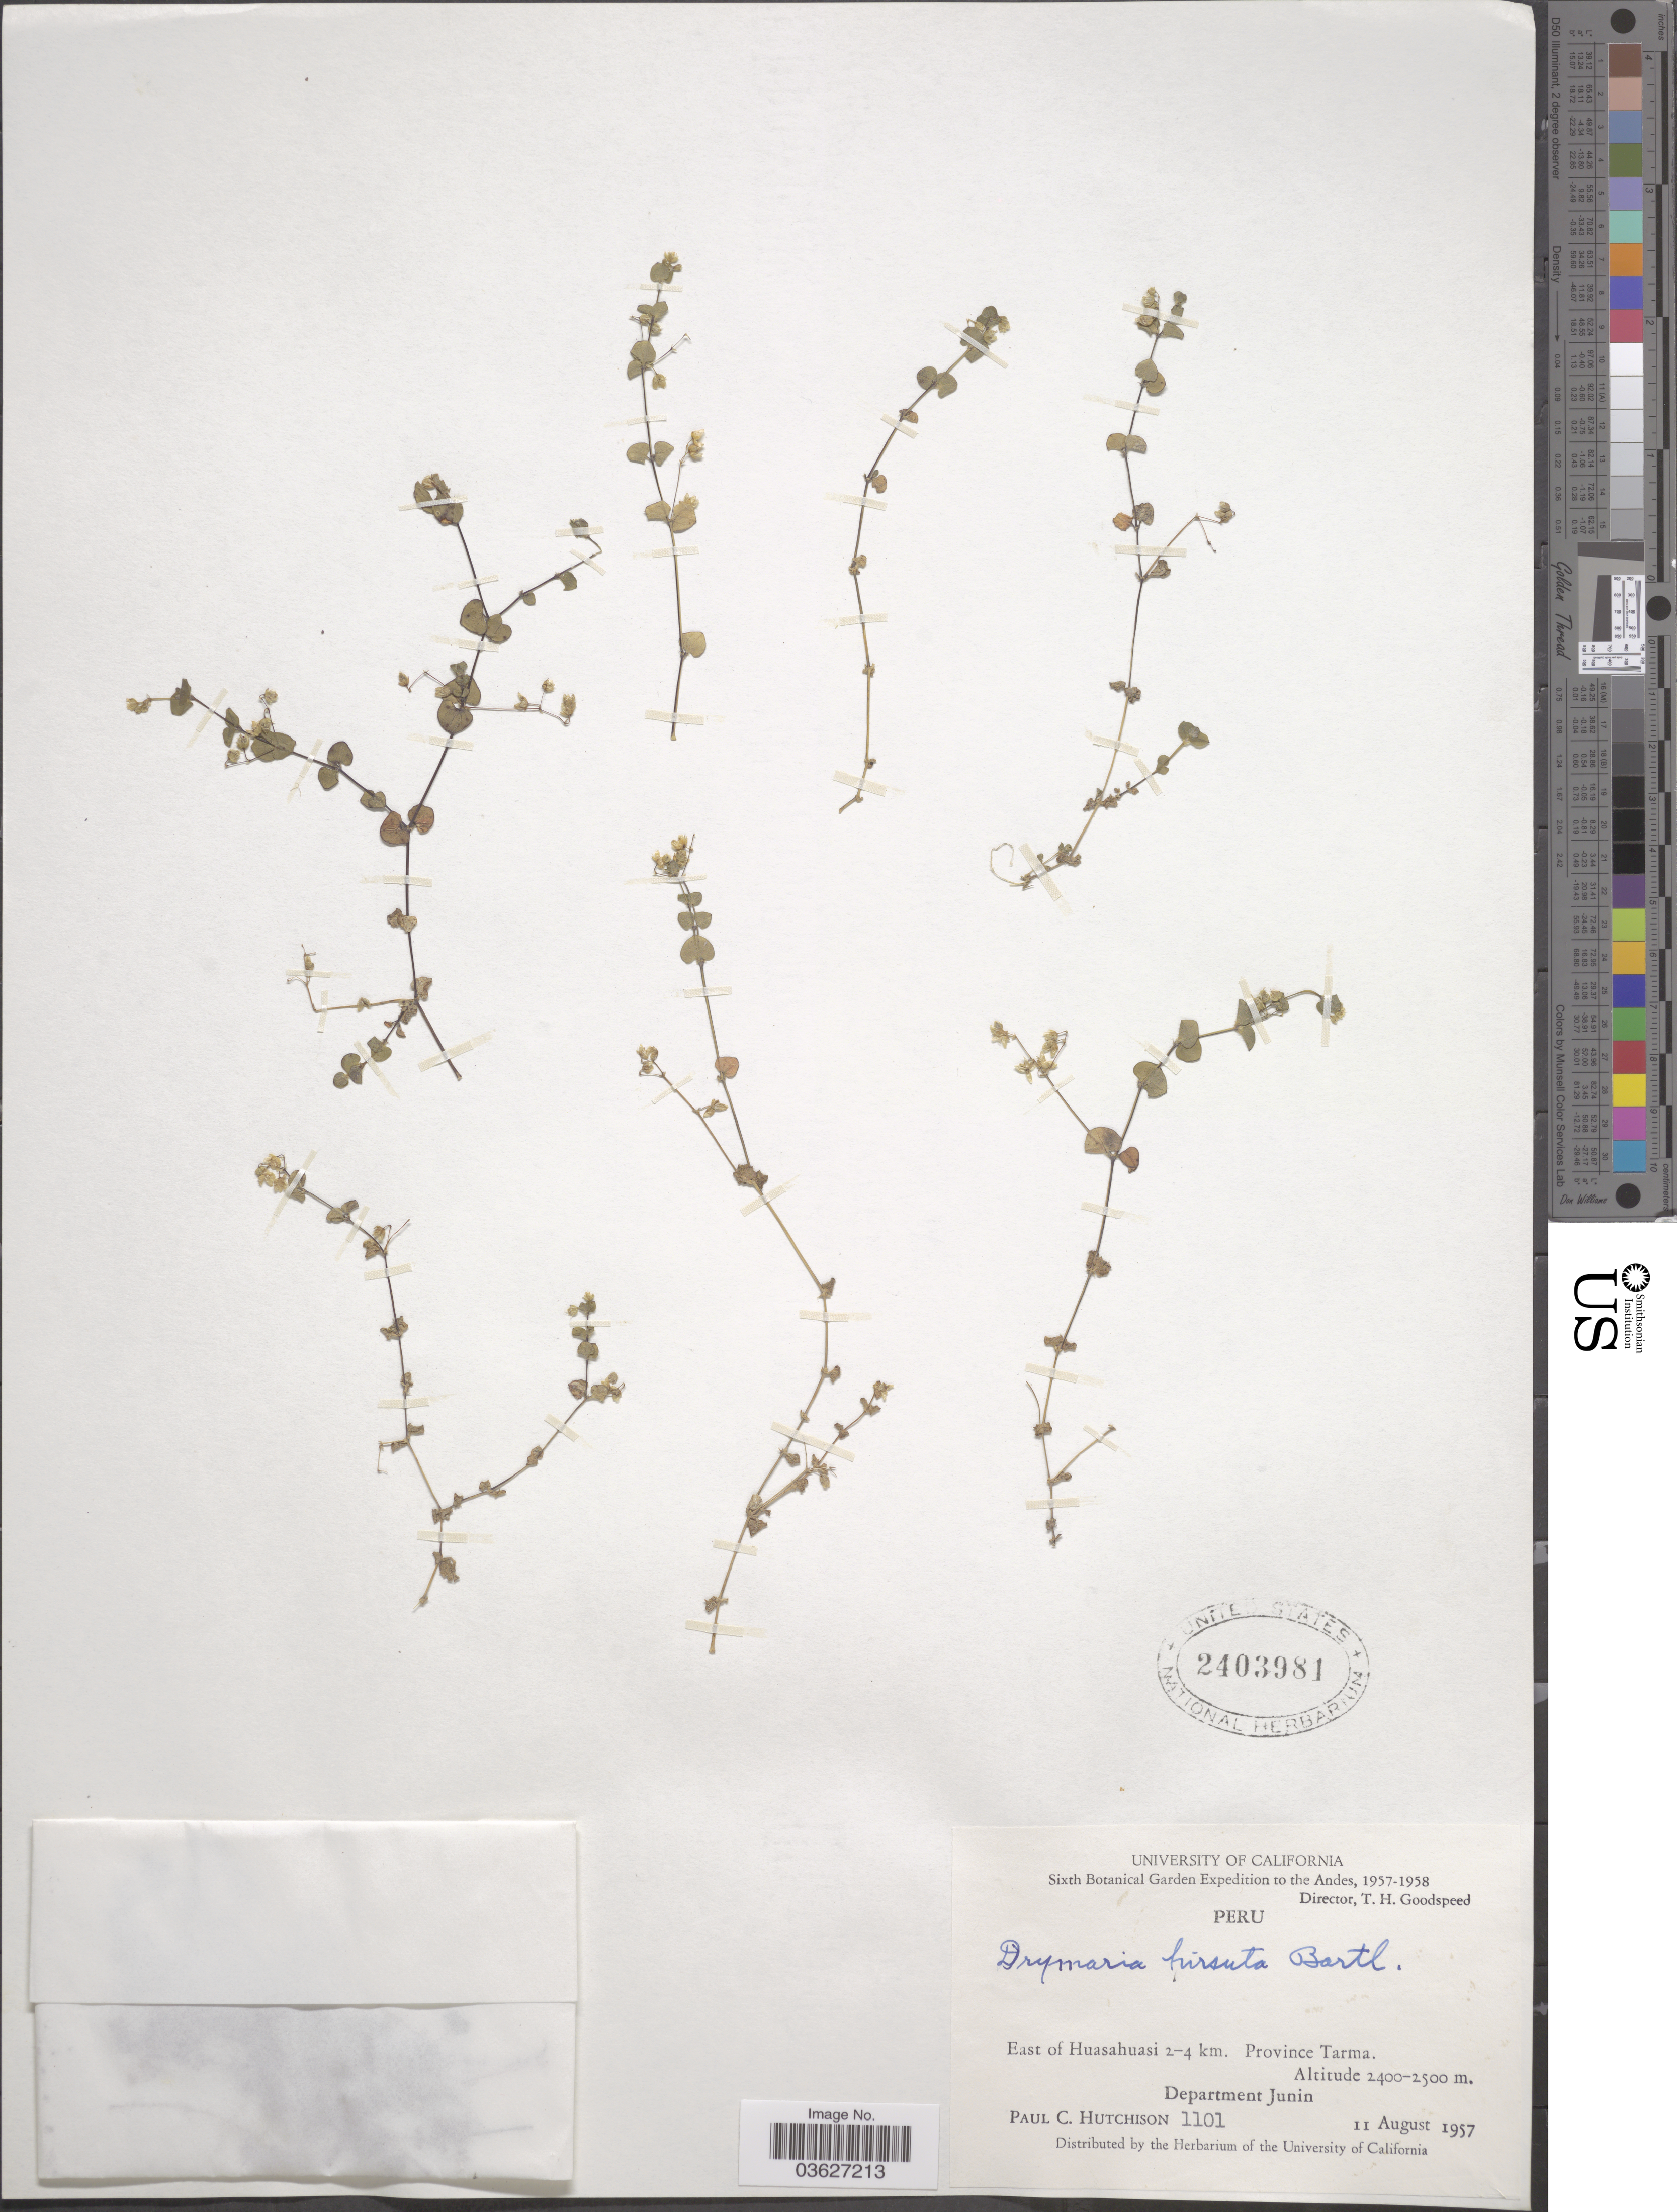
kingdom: Plantae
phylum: Tracheophyta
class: Magnoliopsida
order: Caryophyllales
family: Caryophyllaceae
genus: Drymaria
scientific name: Drymaria villosa subsp. villosa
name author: Cham. & Schltdl.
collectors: P. C. Hutchison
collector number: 1101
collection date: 1957-08-11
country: Peru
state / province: Junín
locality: Andes. East of Huasahuasi 2-4 km. Province Tarma. Department Junin.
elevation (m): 2400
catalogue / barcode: US 2403981